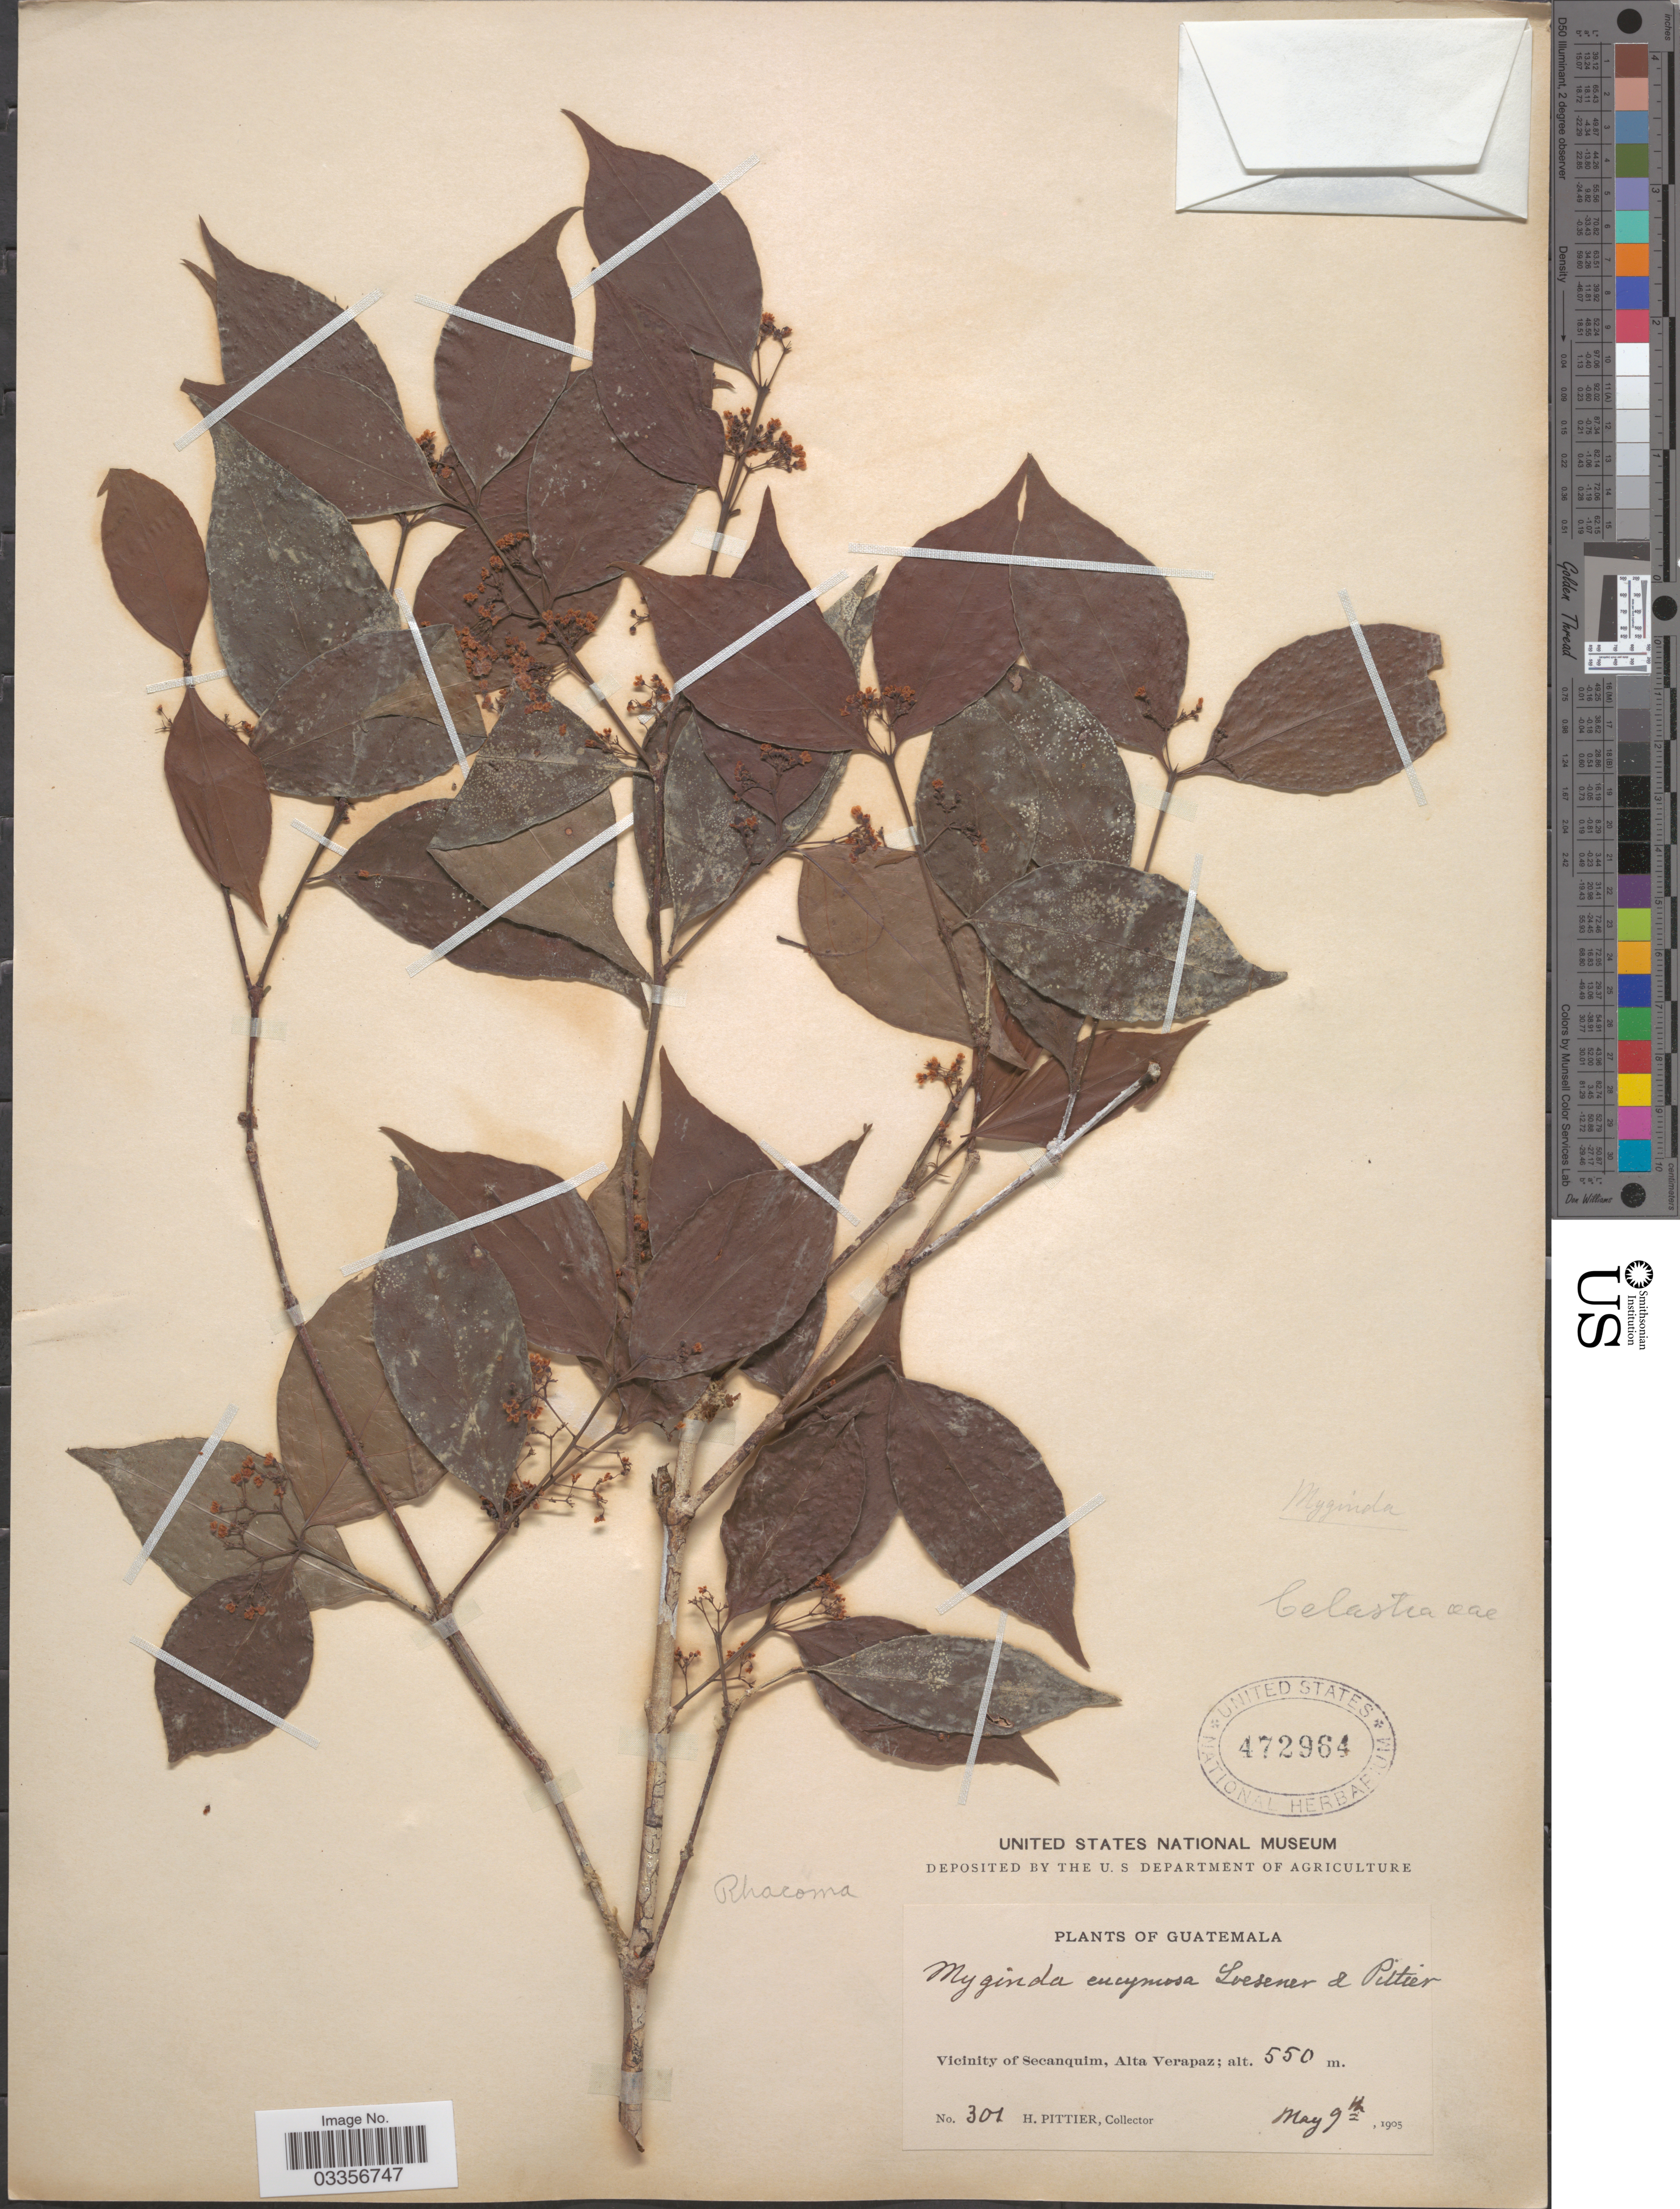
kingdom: Plantae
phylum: Tracheophyta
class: Magnoliopsida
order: Celastrales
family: Celastraceae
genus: Crossopetalum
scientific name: Crossopetalum parviflorum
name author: L.O. Williams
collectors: H. F. Pittier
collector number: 301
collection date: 1905-05-09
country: Guatemala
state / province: Alta Verapaz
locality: Vicinity of Secanquim.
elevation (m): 550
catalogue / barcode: US 472964